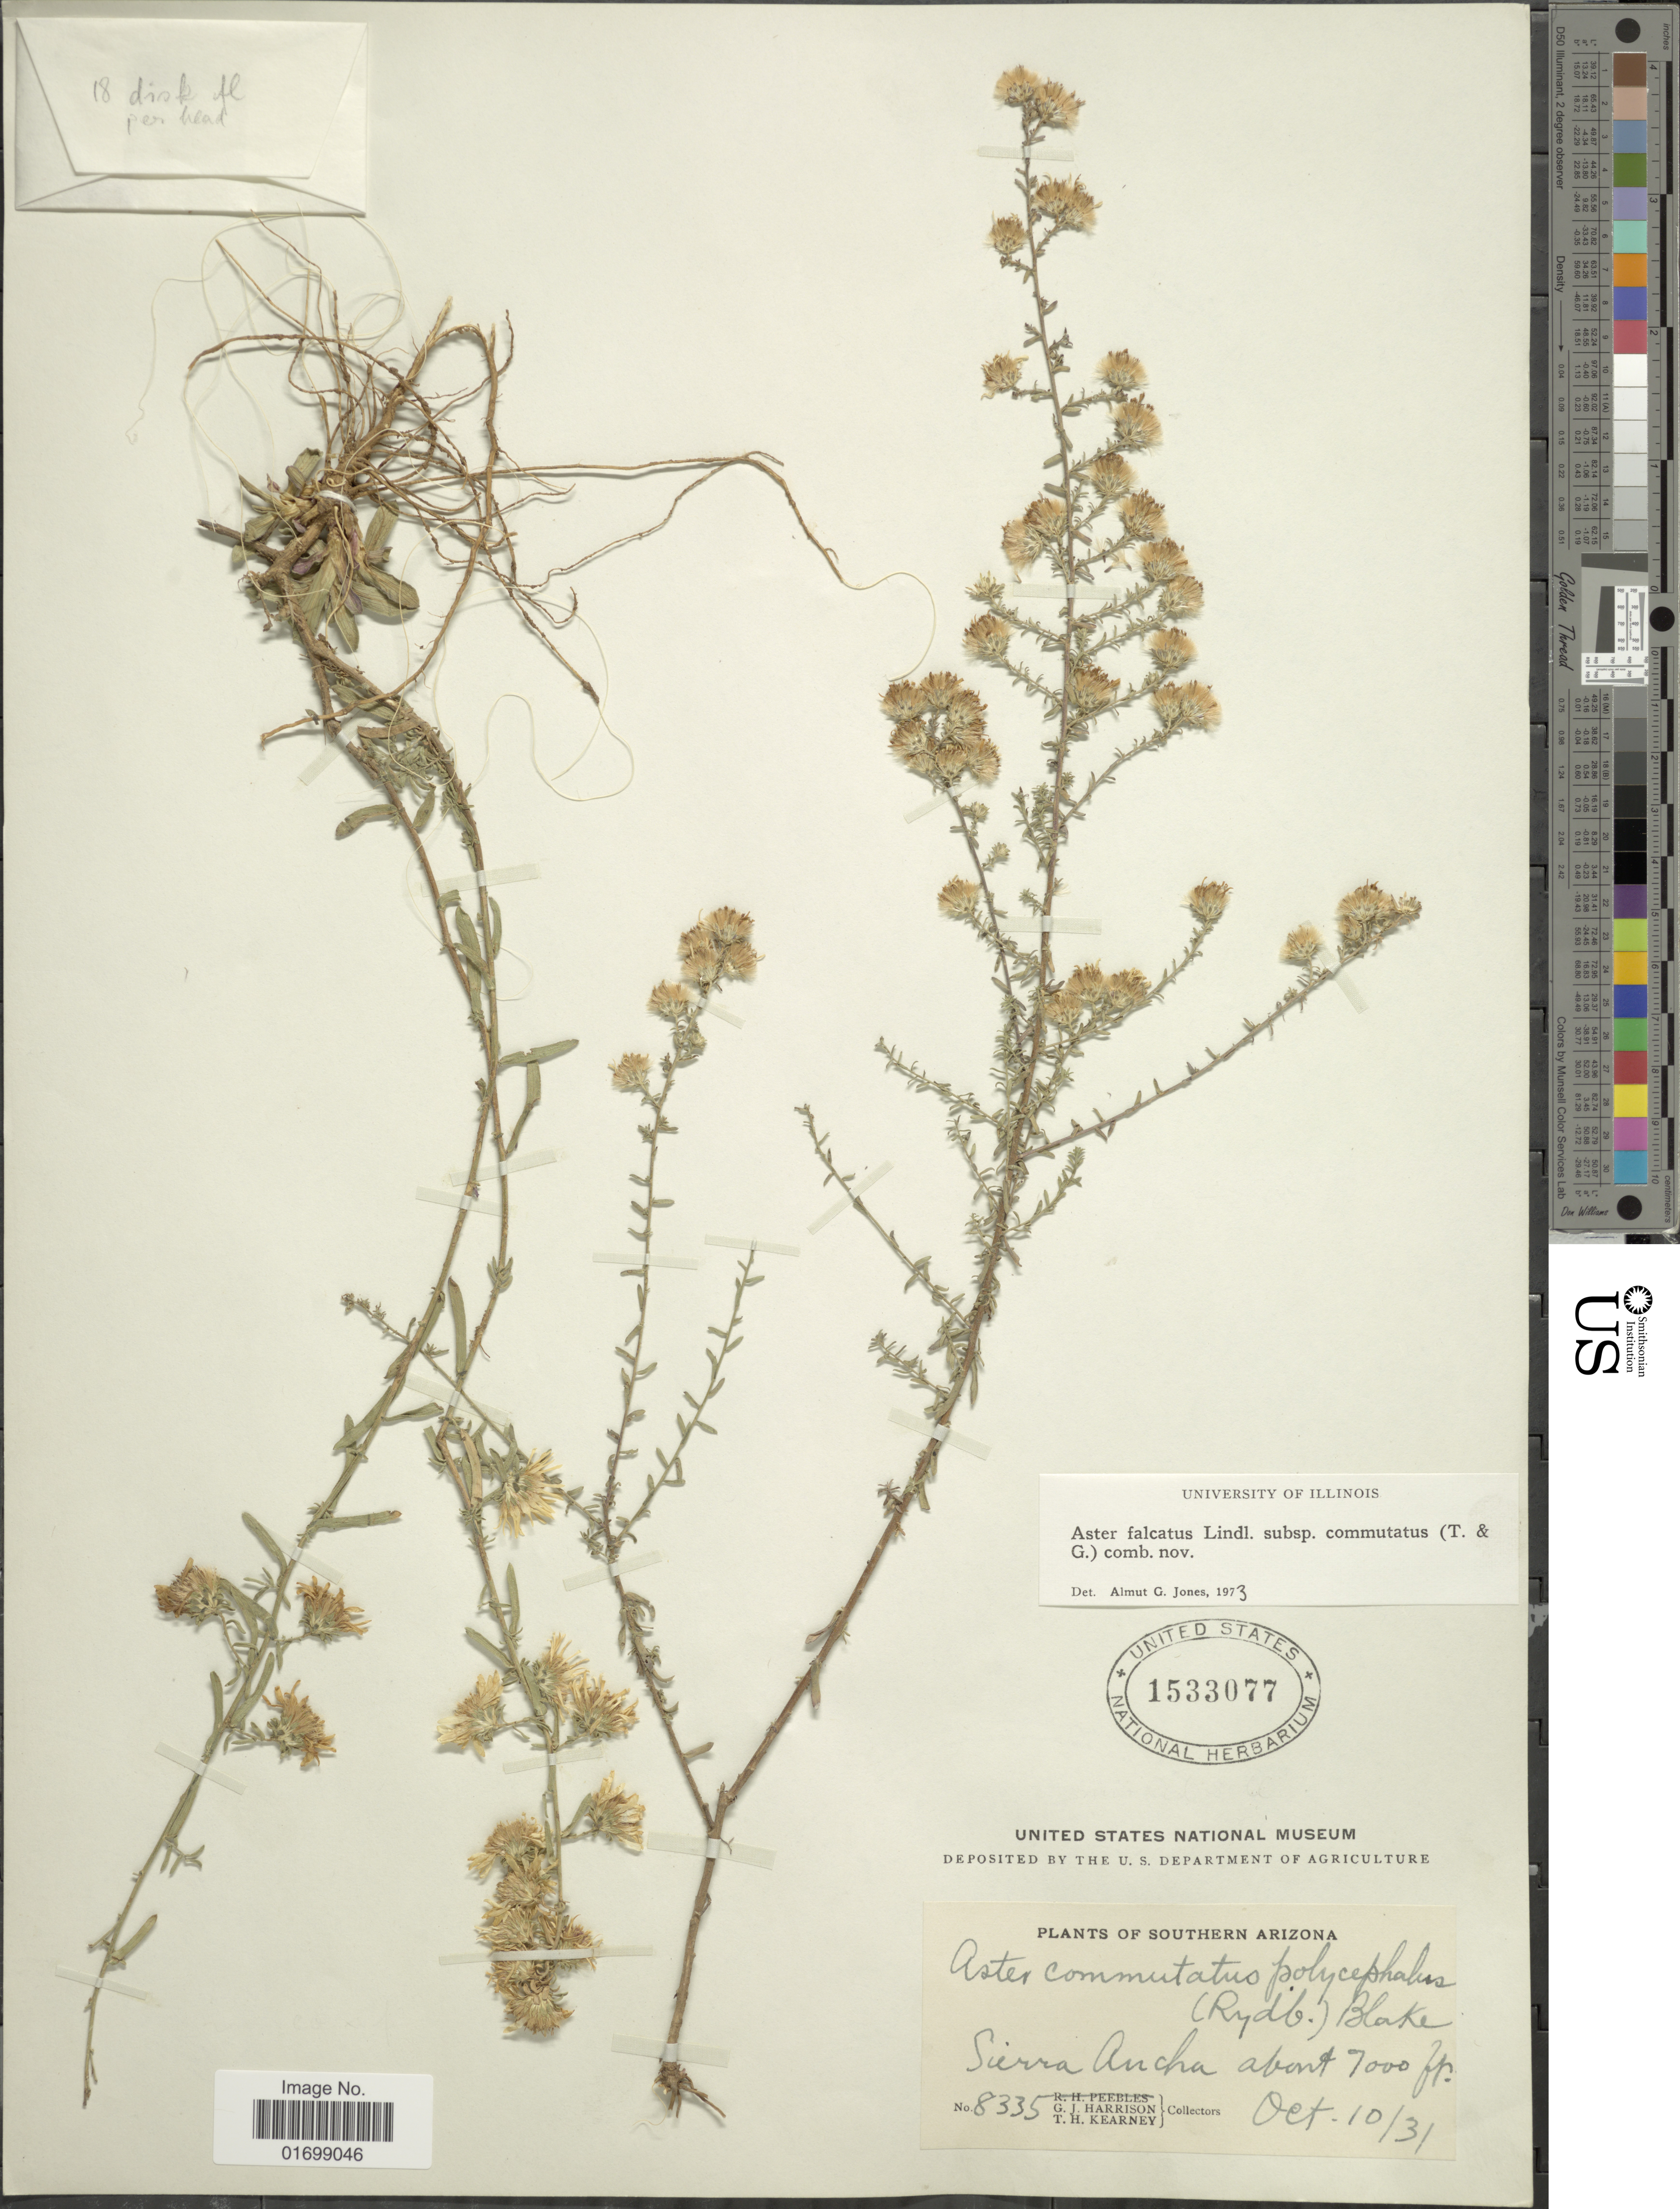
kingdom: Plantae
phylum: Tracheophyta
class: Magnoliopsida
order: Asterales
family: Asteraceae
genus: Symphyotrichum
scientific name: Symphyotrichum falcatum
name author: (Lindl. ex Lindl.) G.L. Nesom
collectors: G. J. Harrison & T. H. Kearney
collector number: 8335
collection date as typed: Transcribed d/m/y: 10/10/31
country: United States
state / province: Arizona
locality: Southern Arizona, Sierra Ancha.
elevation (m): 2134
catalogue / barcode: US 1533077